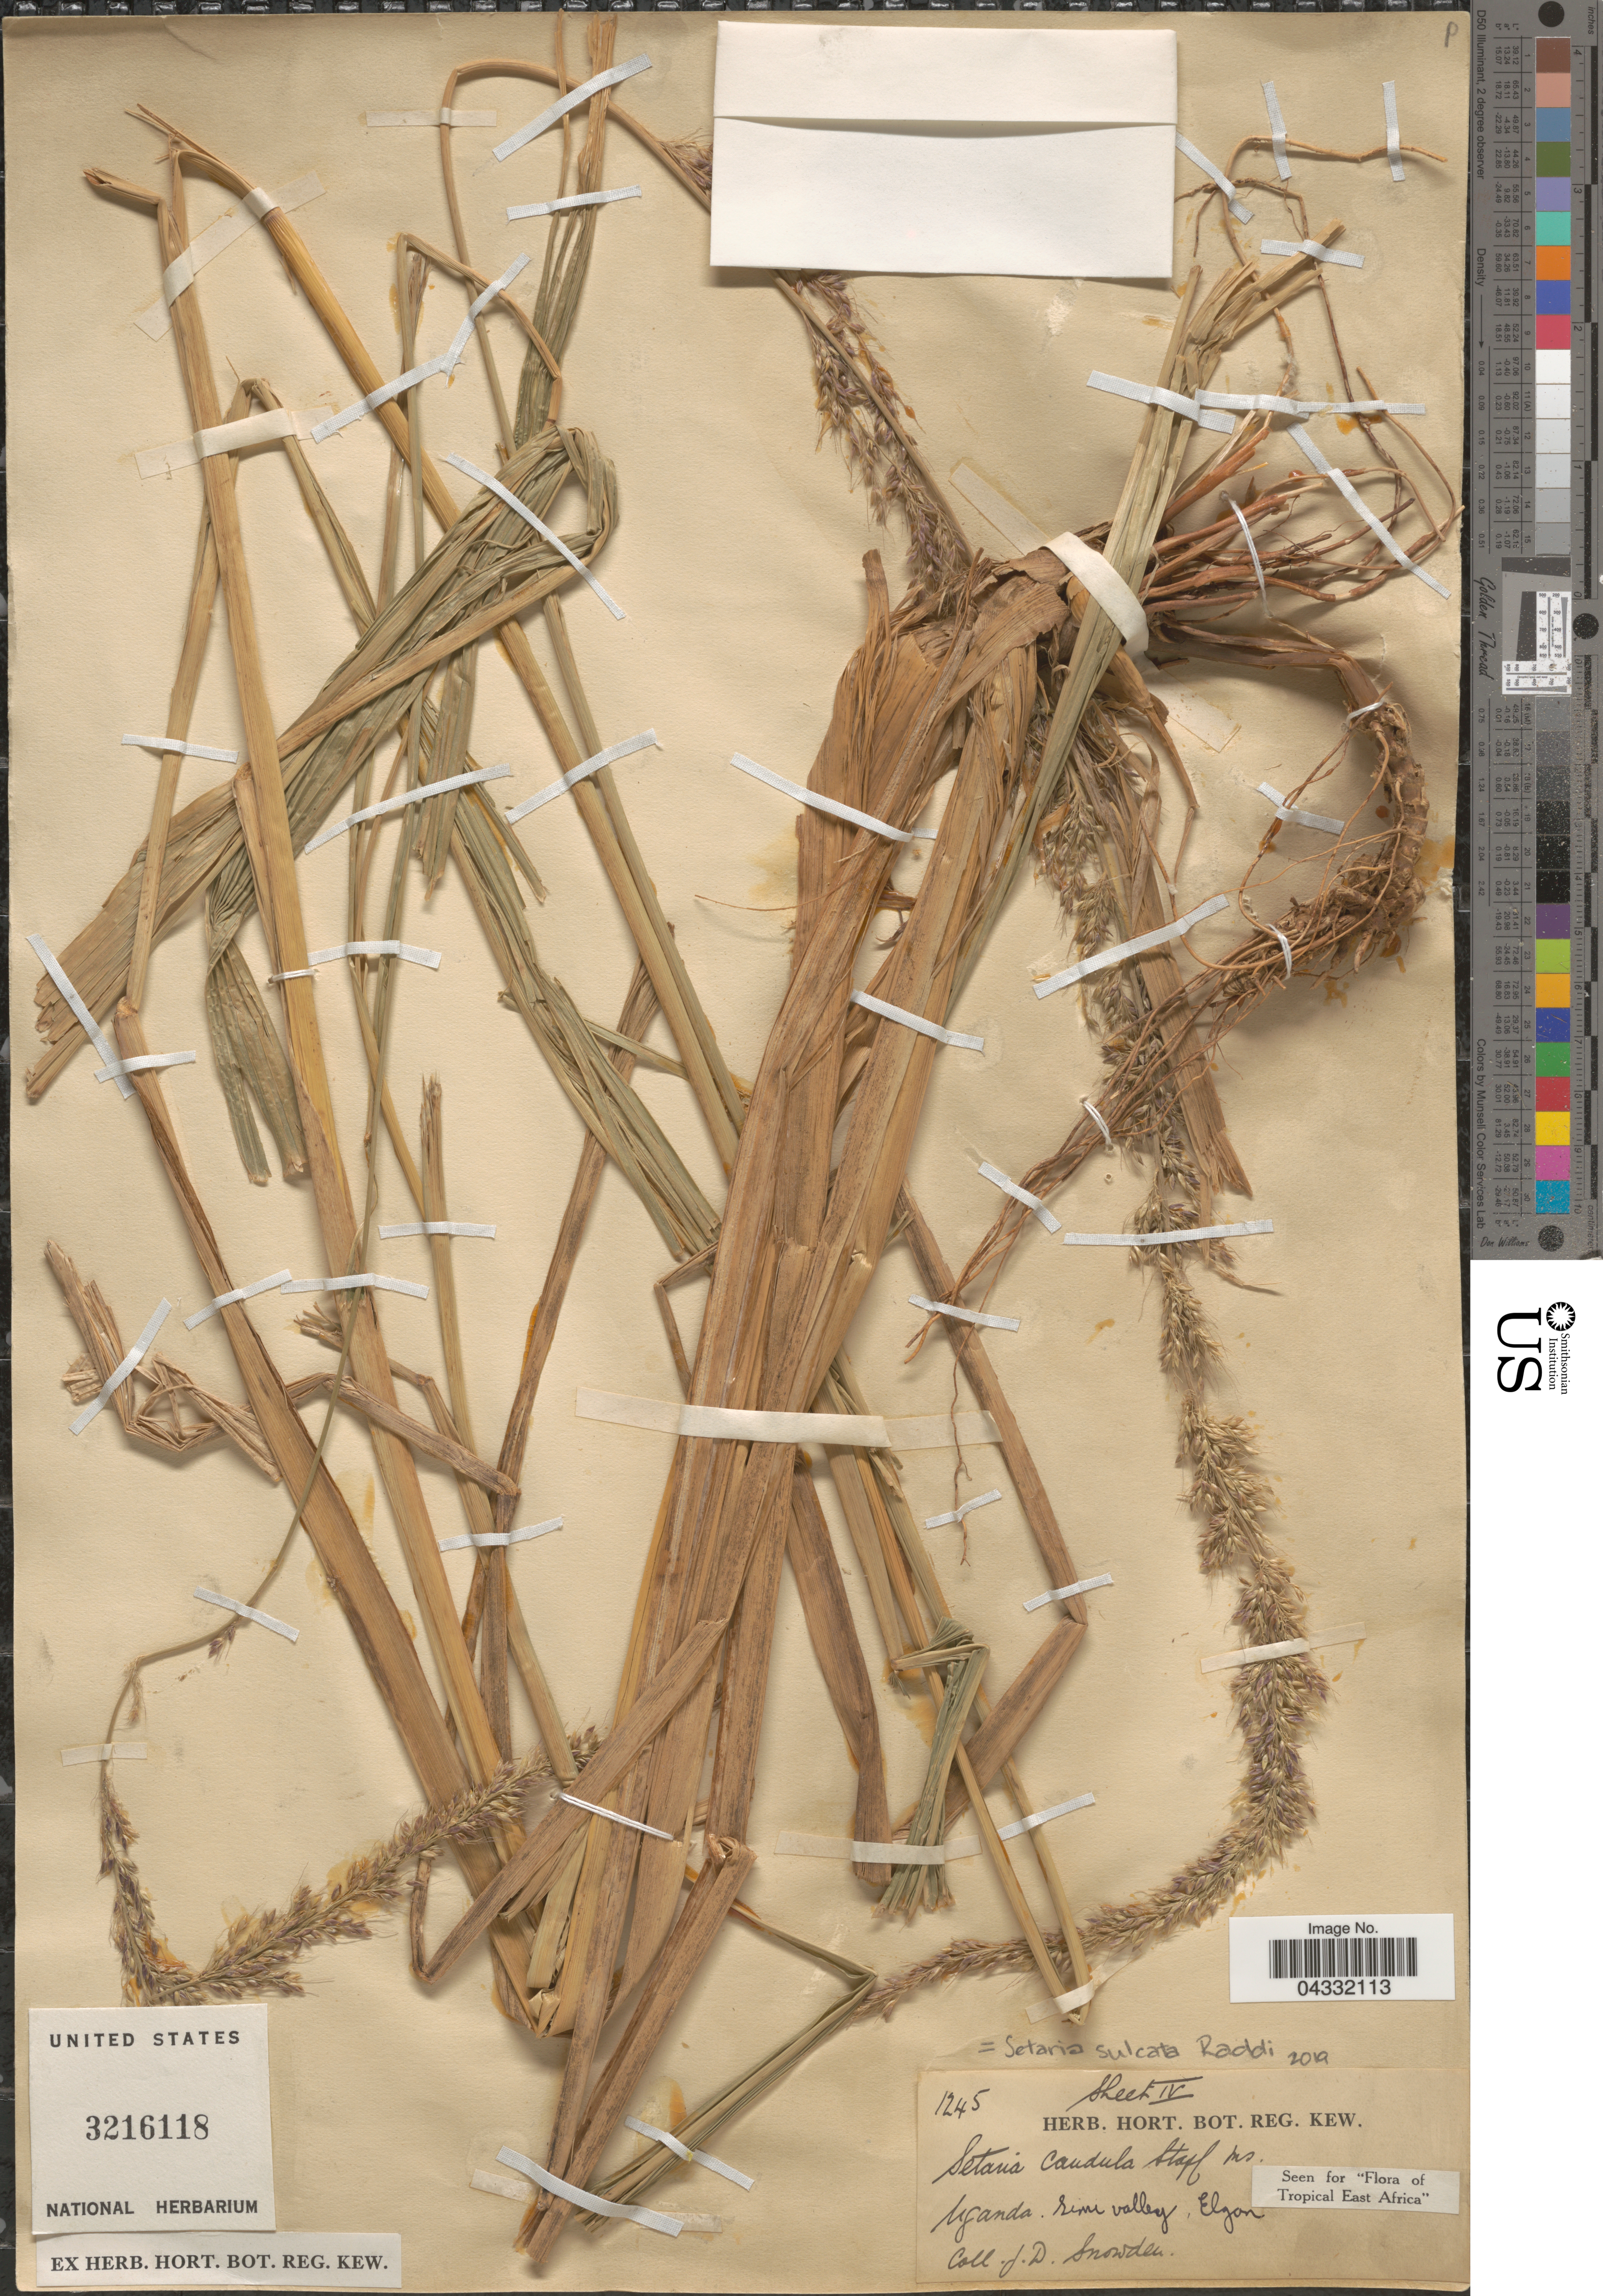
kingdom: Plantae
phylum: Tracheophyta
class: Liliopsida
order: Poales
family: Poaceae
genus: Setaria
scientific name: Setaria sulcata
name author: Raddi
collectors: J. Snowden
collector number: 1245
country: Uganda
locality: Simi valley, Elgon.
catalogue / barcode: US 3216118